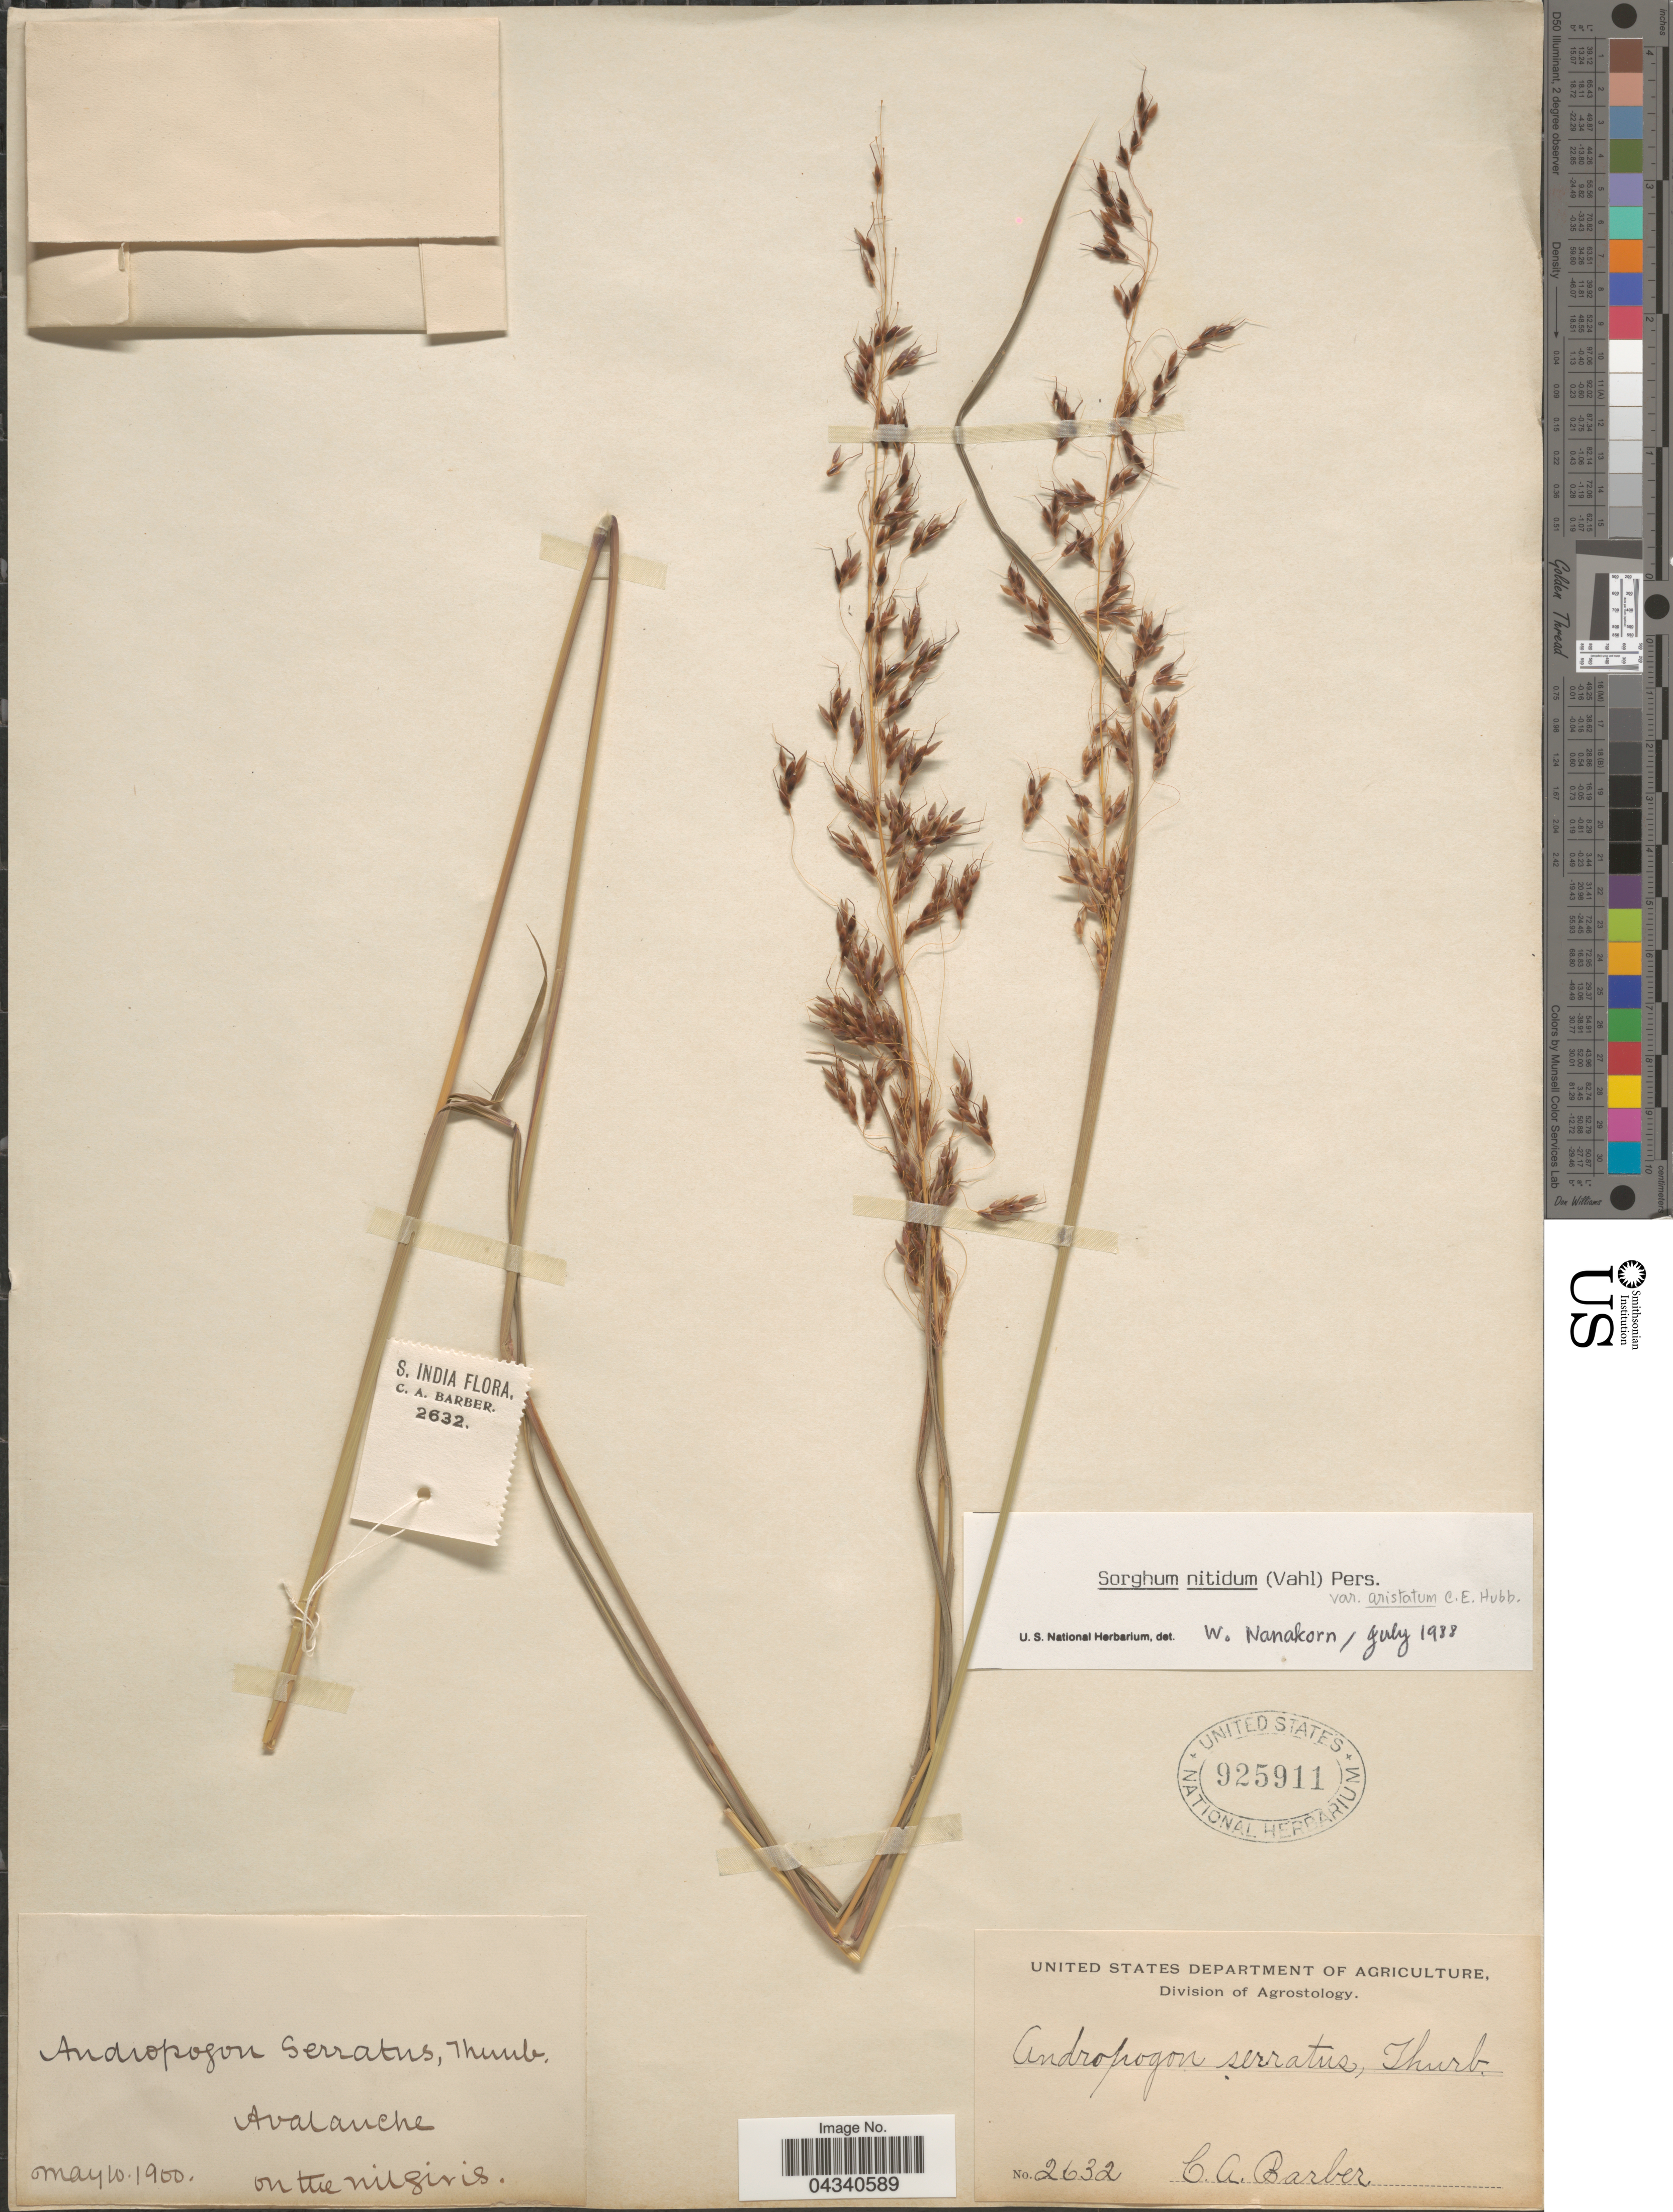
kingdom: Plantae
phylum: Tracheophyta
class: Liliopsida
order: Poales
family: Poaceae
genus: Sorghum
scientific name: Sorghum nitidum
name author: (Vahl) Pers.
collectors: C. Barber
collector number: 2632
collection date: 1900-05-10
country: India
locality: S. India. Avalanche on the Nilgiris.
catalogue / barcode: US 925911